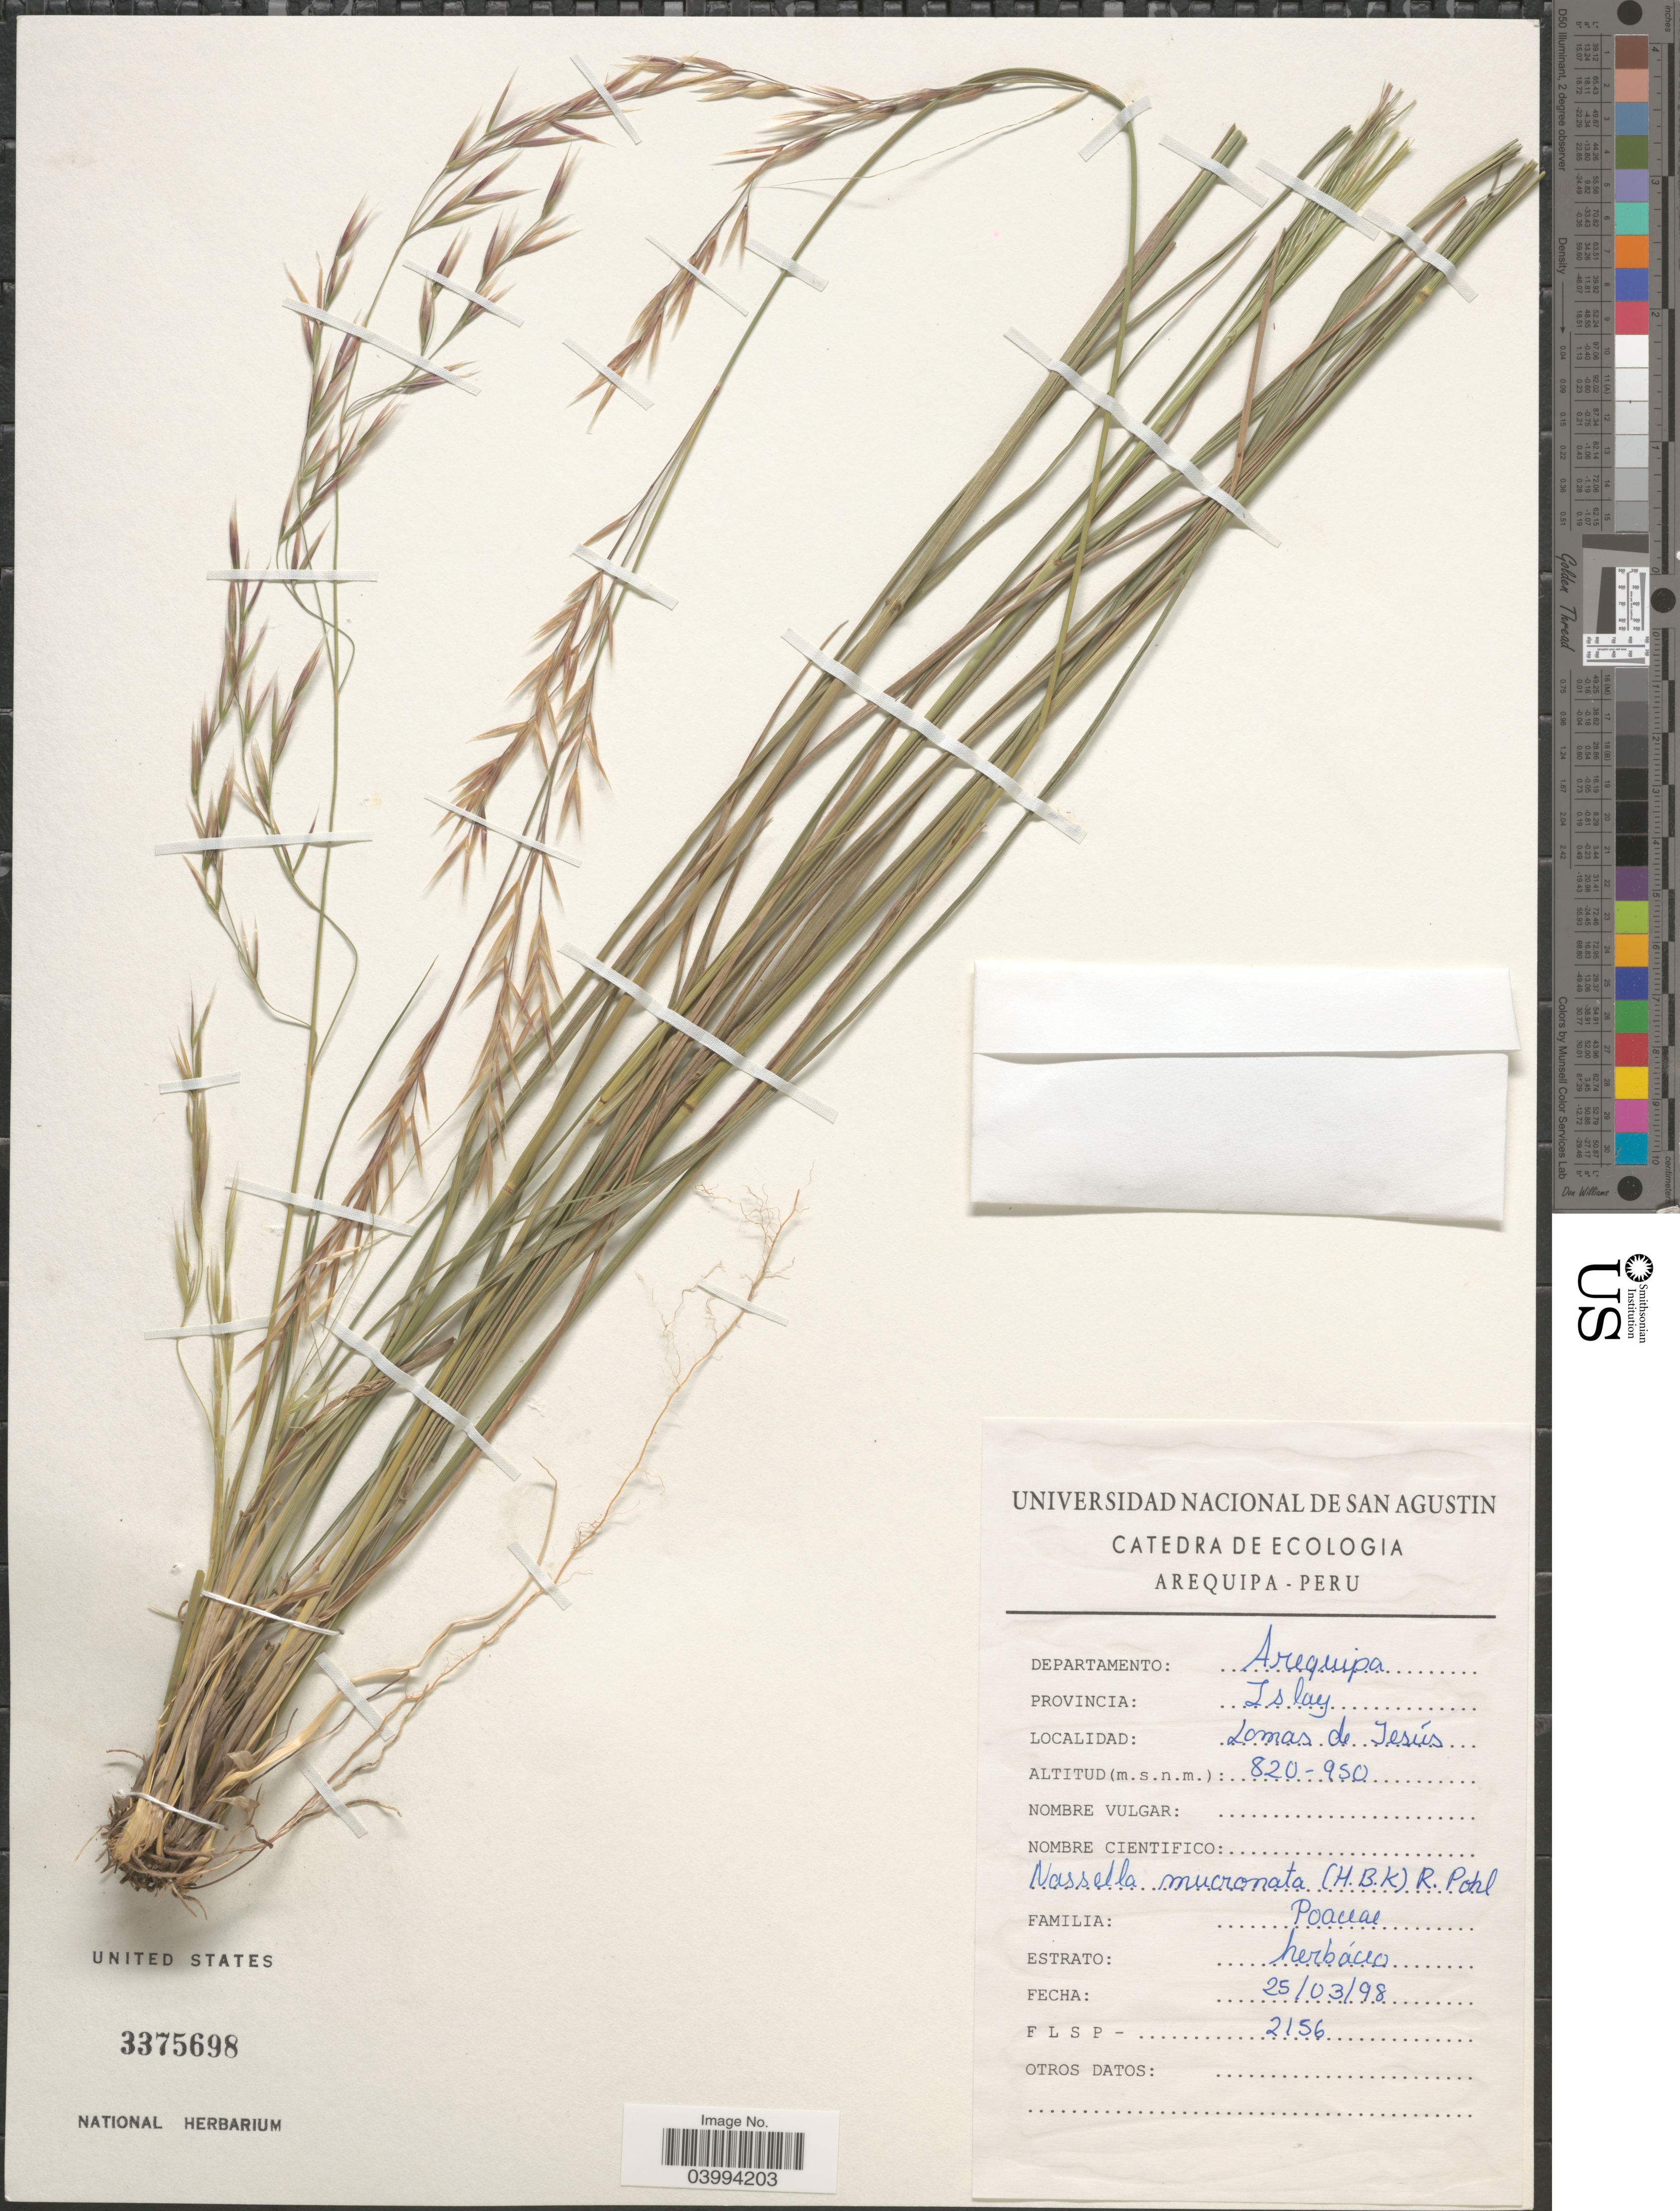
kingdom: Plantae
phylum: Tracheophyta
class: Liliopsida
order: Poales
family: Poaceae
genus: Nassella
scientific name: Nassella mucronata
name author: (Kunth) R.W. Pohl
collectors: F. L. S. P.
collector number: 2156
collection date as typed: Transcribed d/m/y: 25/3/98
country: Peru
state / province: Arequipa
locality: Departamento: Arequipa. Provincia: Islay. Lomas de Jesús.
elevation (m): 820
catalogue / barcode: US 3375698